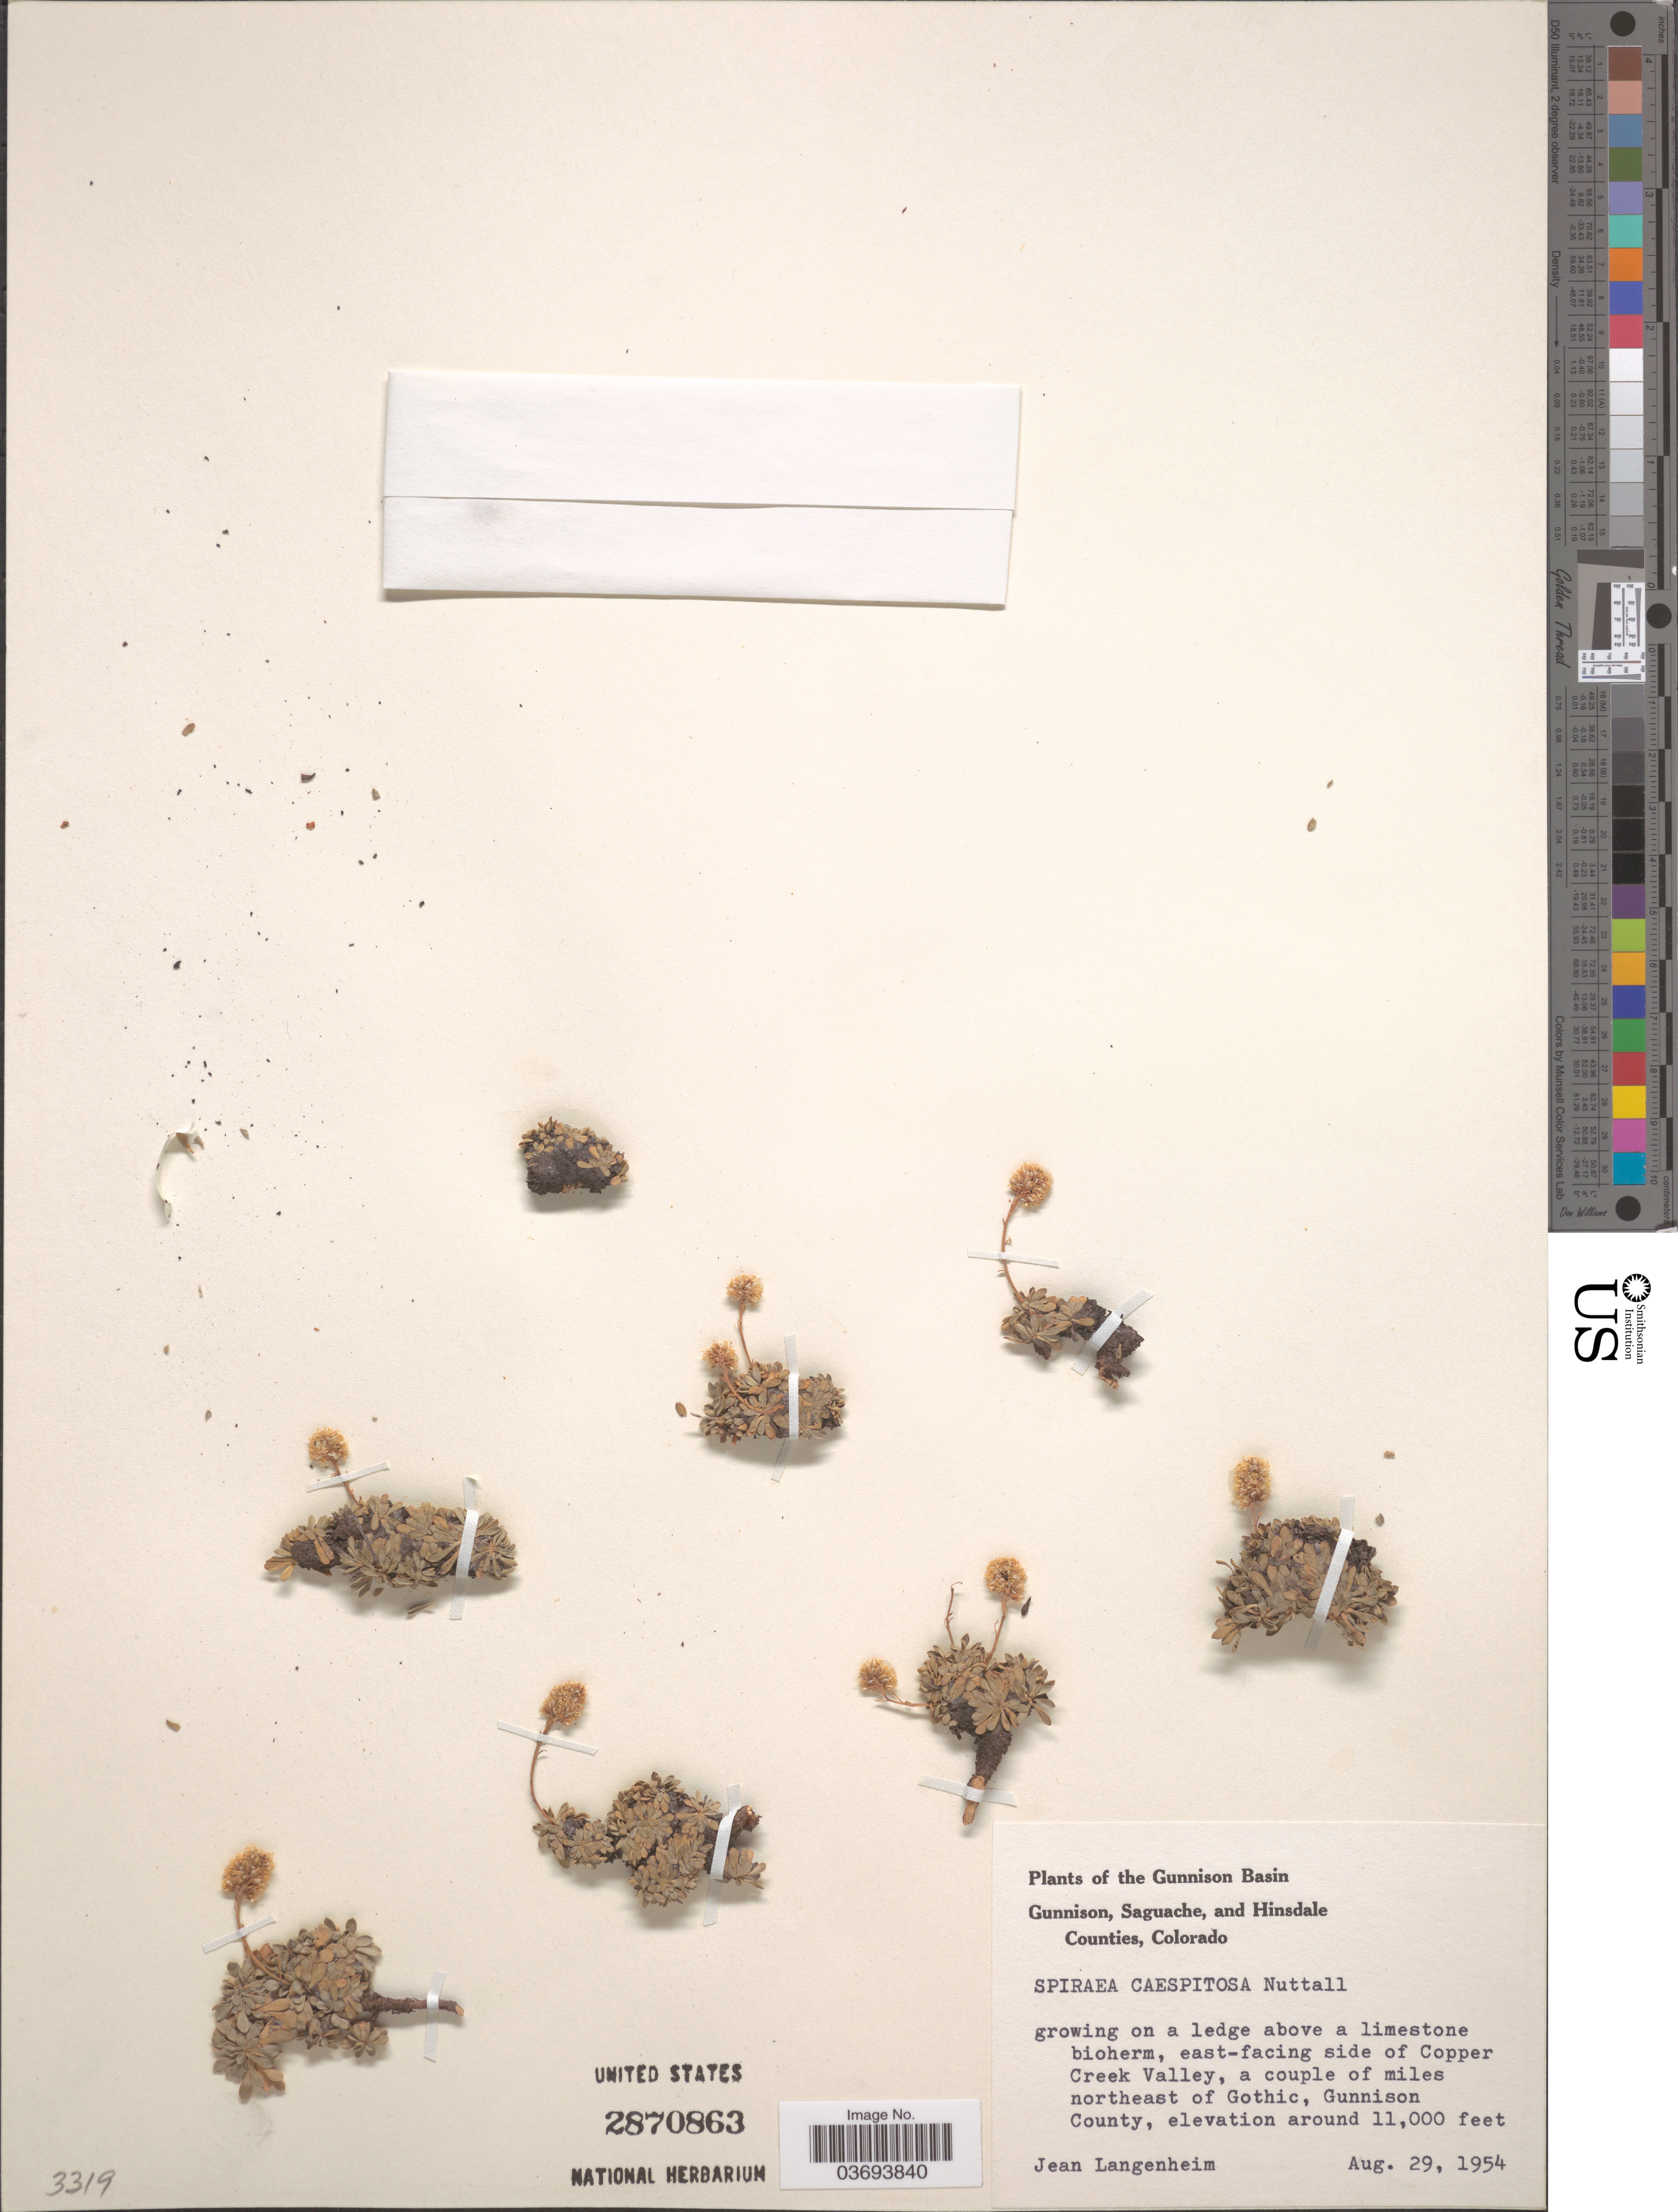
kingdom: Plantae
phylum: Tracheophyta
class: Magnoliopsida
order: Rosales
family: Rosaceae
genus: Petrophytum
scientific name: Petrophytum caespitosum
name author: (Nutt.) Rydb.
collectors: J. H. Langenheim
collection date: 1954-08-29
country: United States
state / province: Colorado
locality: The Gunnison Basin. East-facing side of Copper Creek Valley, a couple of miles northeast of Gothic, Gunnison County.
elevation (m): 3353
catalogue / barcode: US 2870863